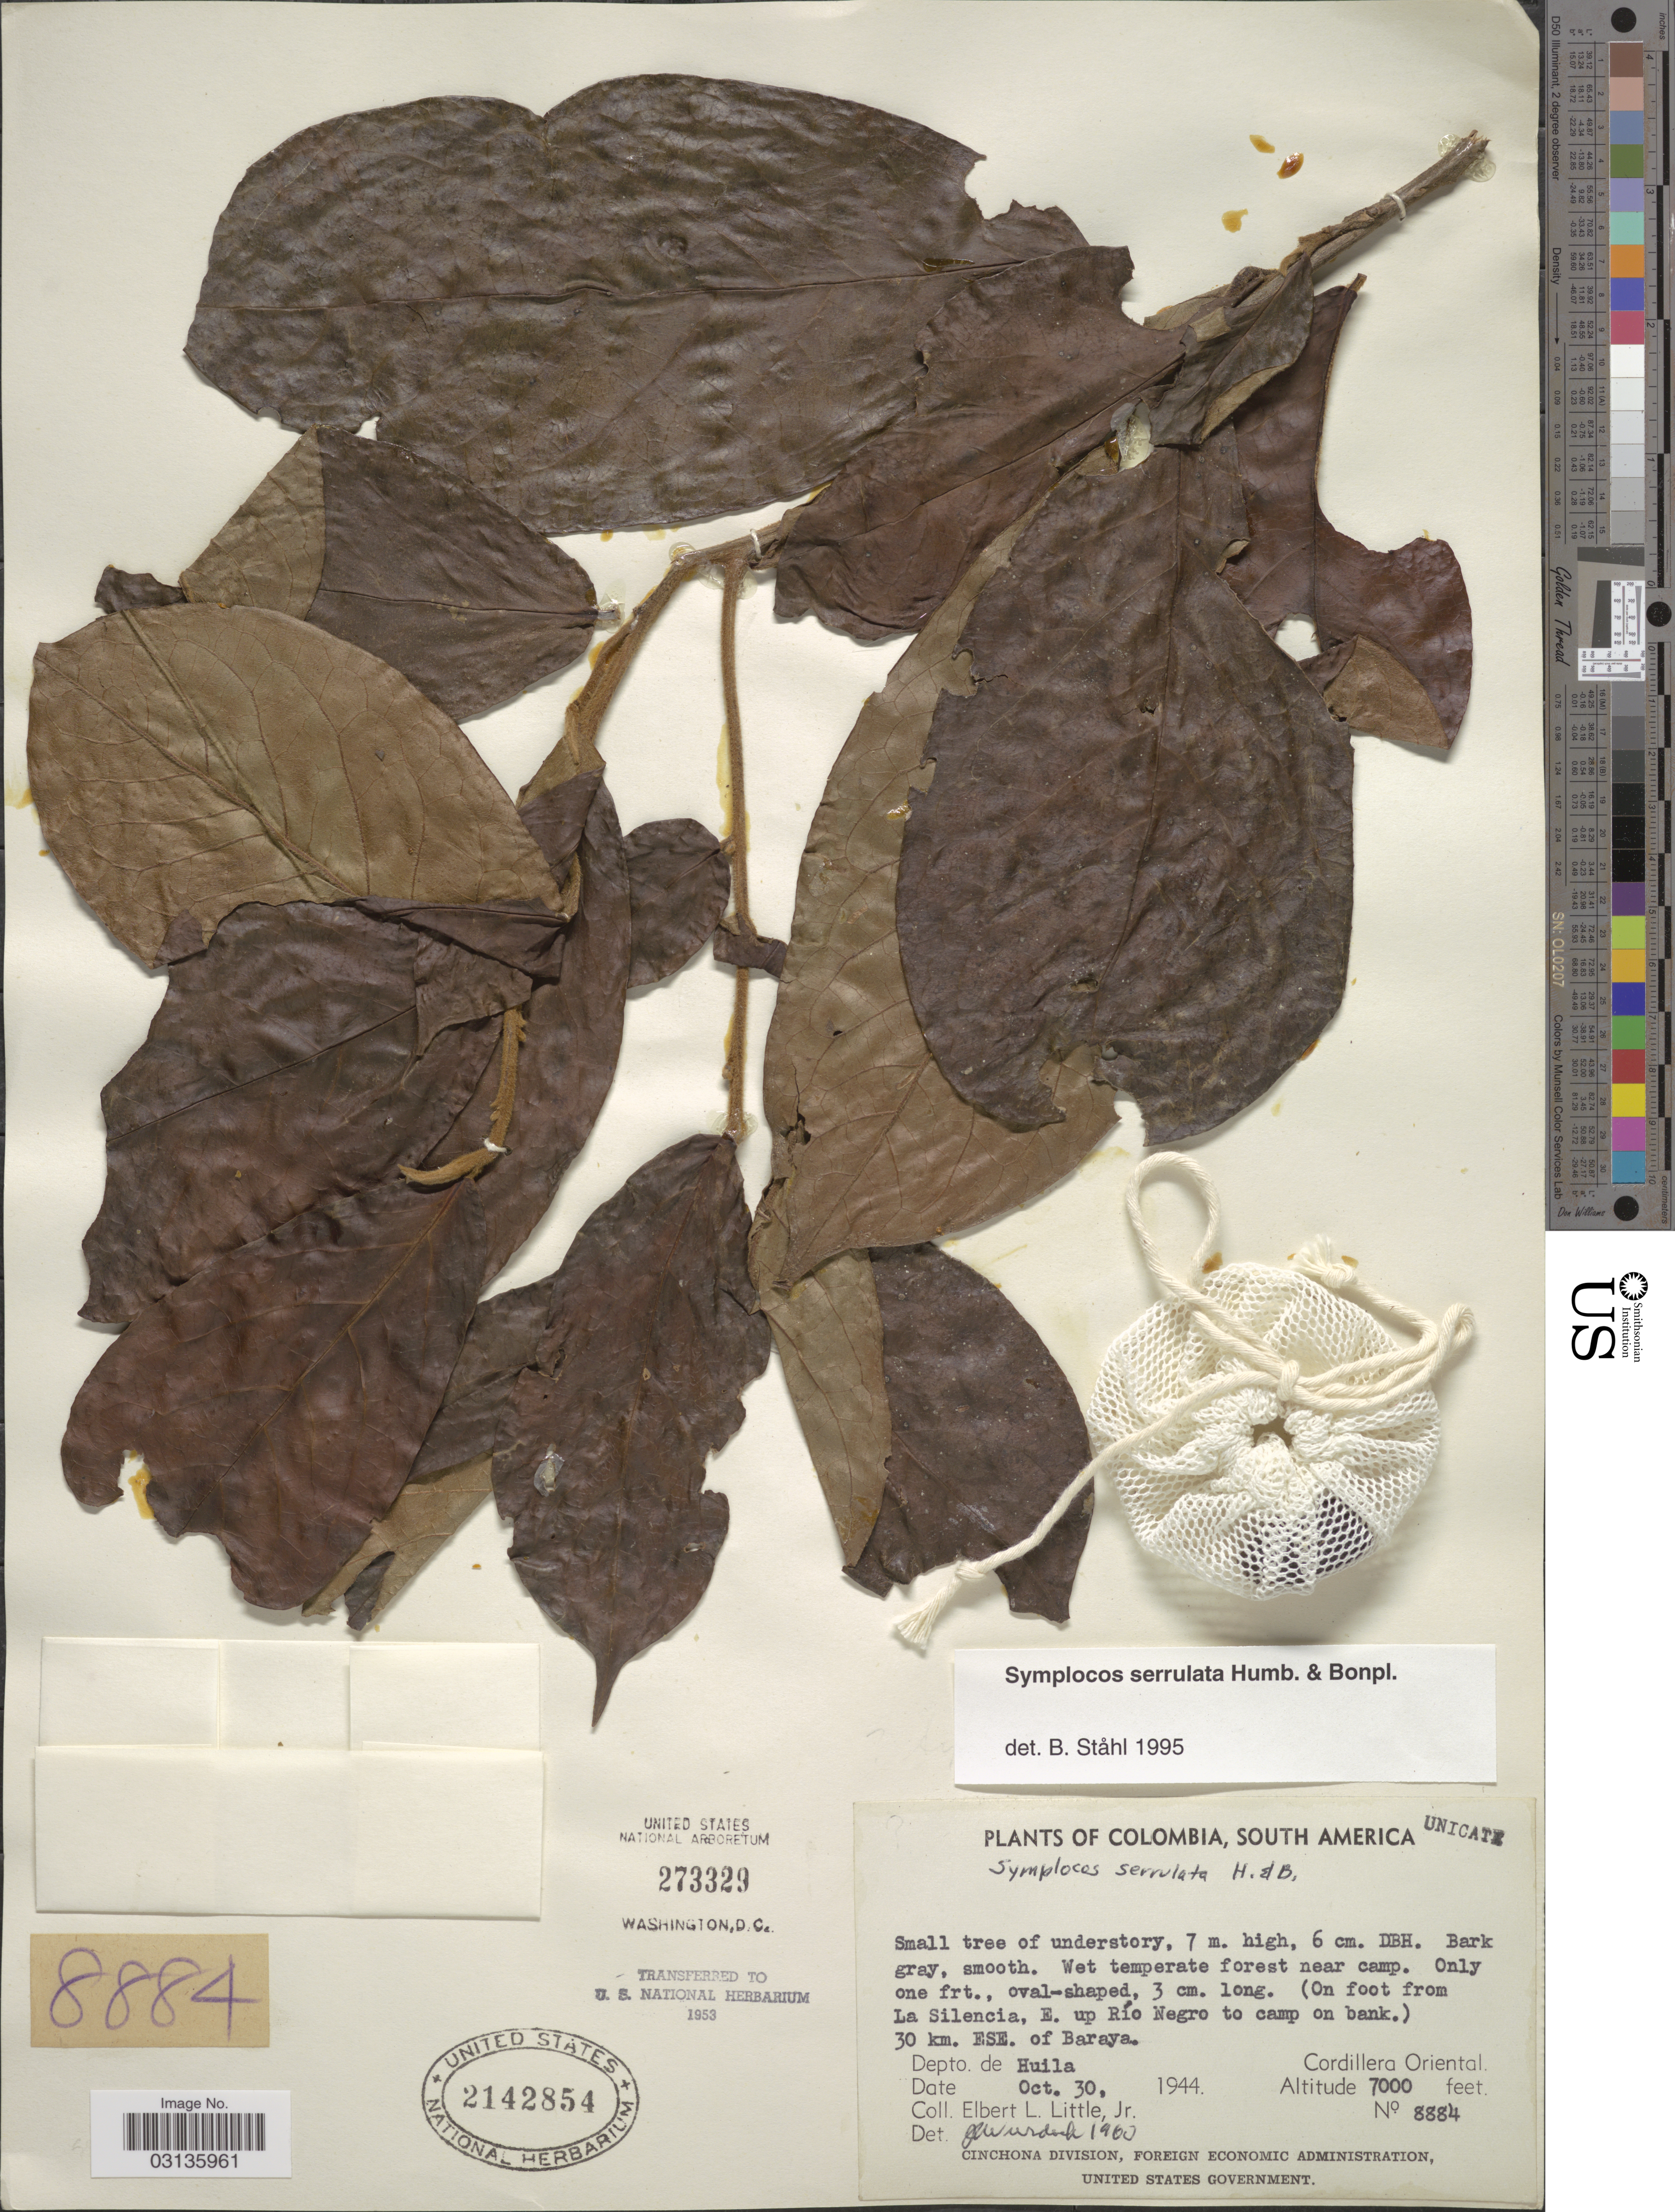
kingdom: Plantae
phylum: Tracheophyta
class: Magnoliopsida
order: Ericales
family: Symplocaceae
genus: Symplocos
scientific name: Symplocos serrulata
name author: Bonpl.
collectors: E. L. Little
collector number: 8884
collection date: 1944-10-30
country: Colombia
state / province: Huila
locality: (On foot from La Silencia, E. up Río Negro to camp on bank.). 30 km. ESE. of Baraya. Depto. de Huila. Cordillera Oriental.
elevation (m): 2134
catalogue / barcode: US 273329